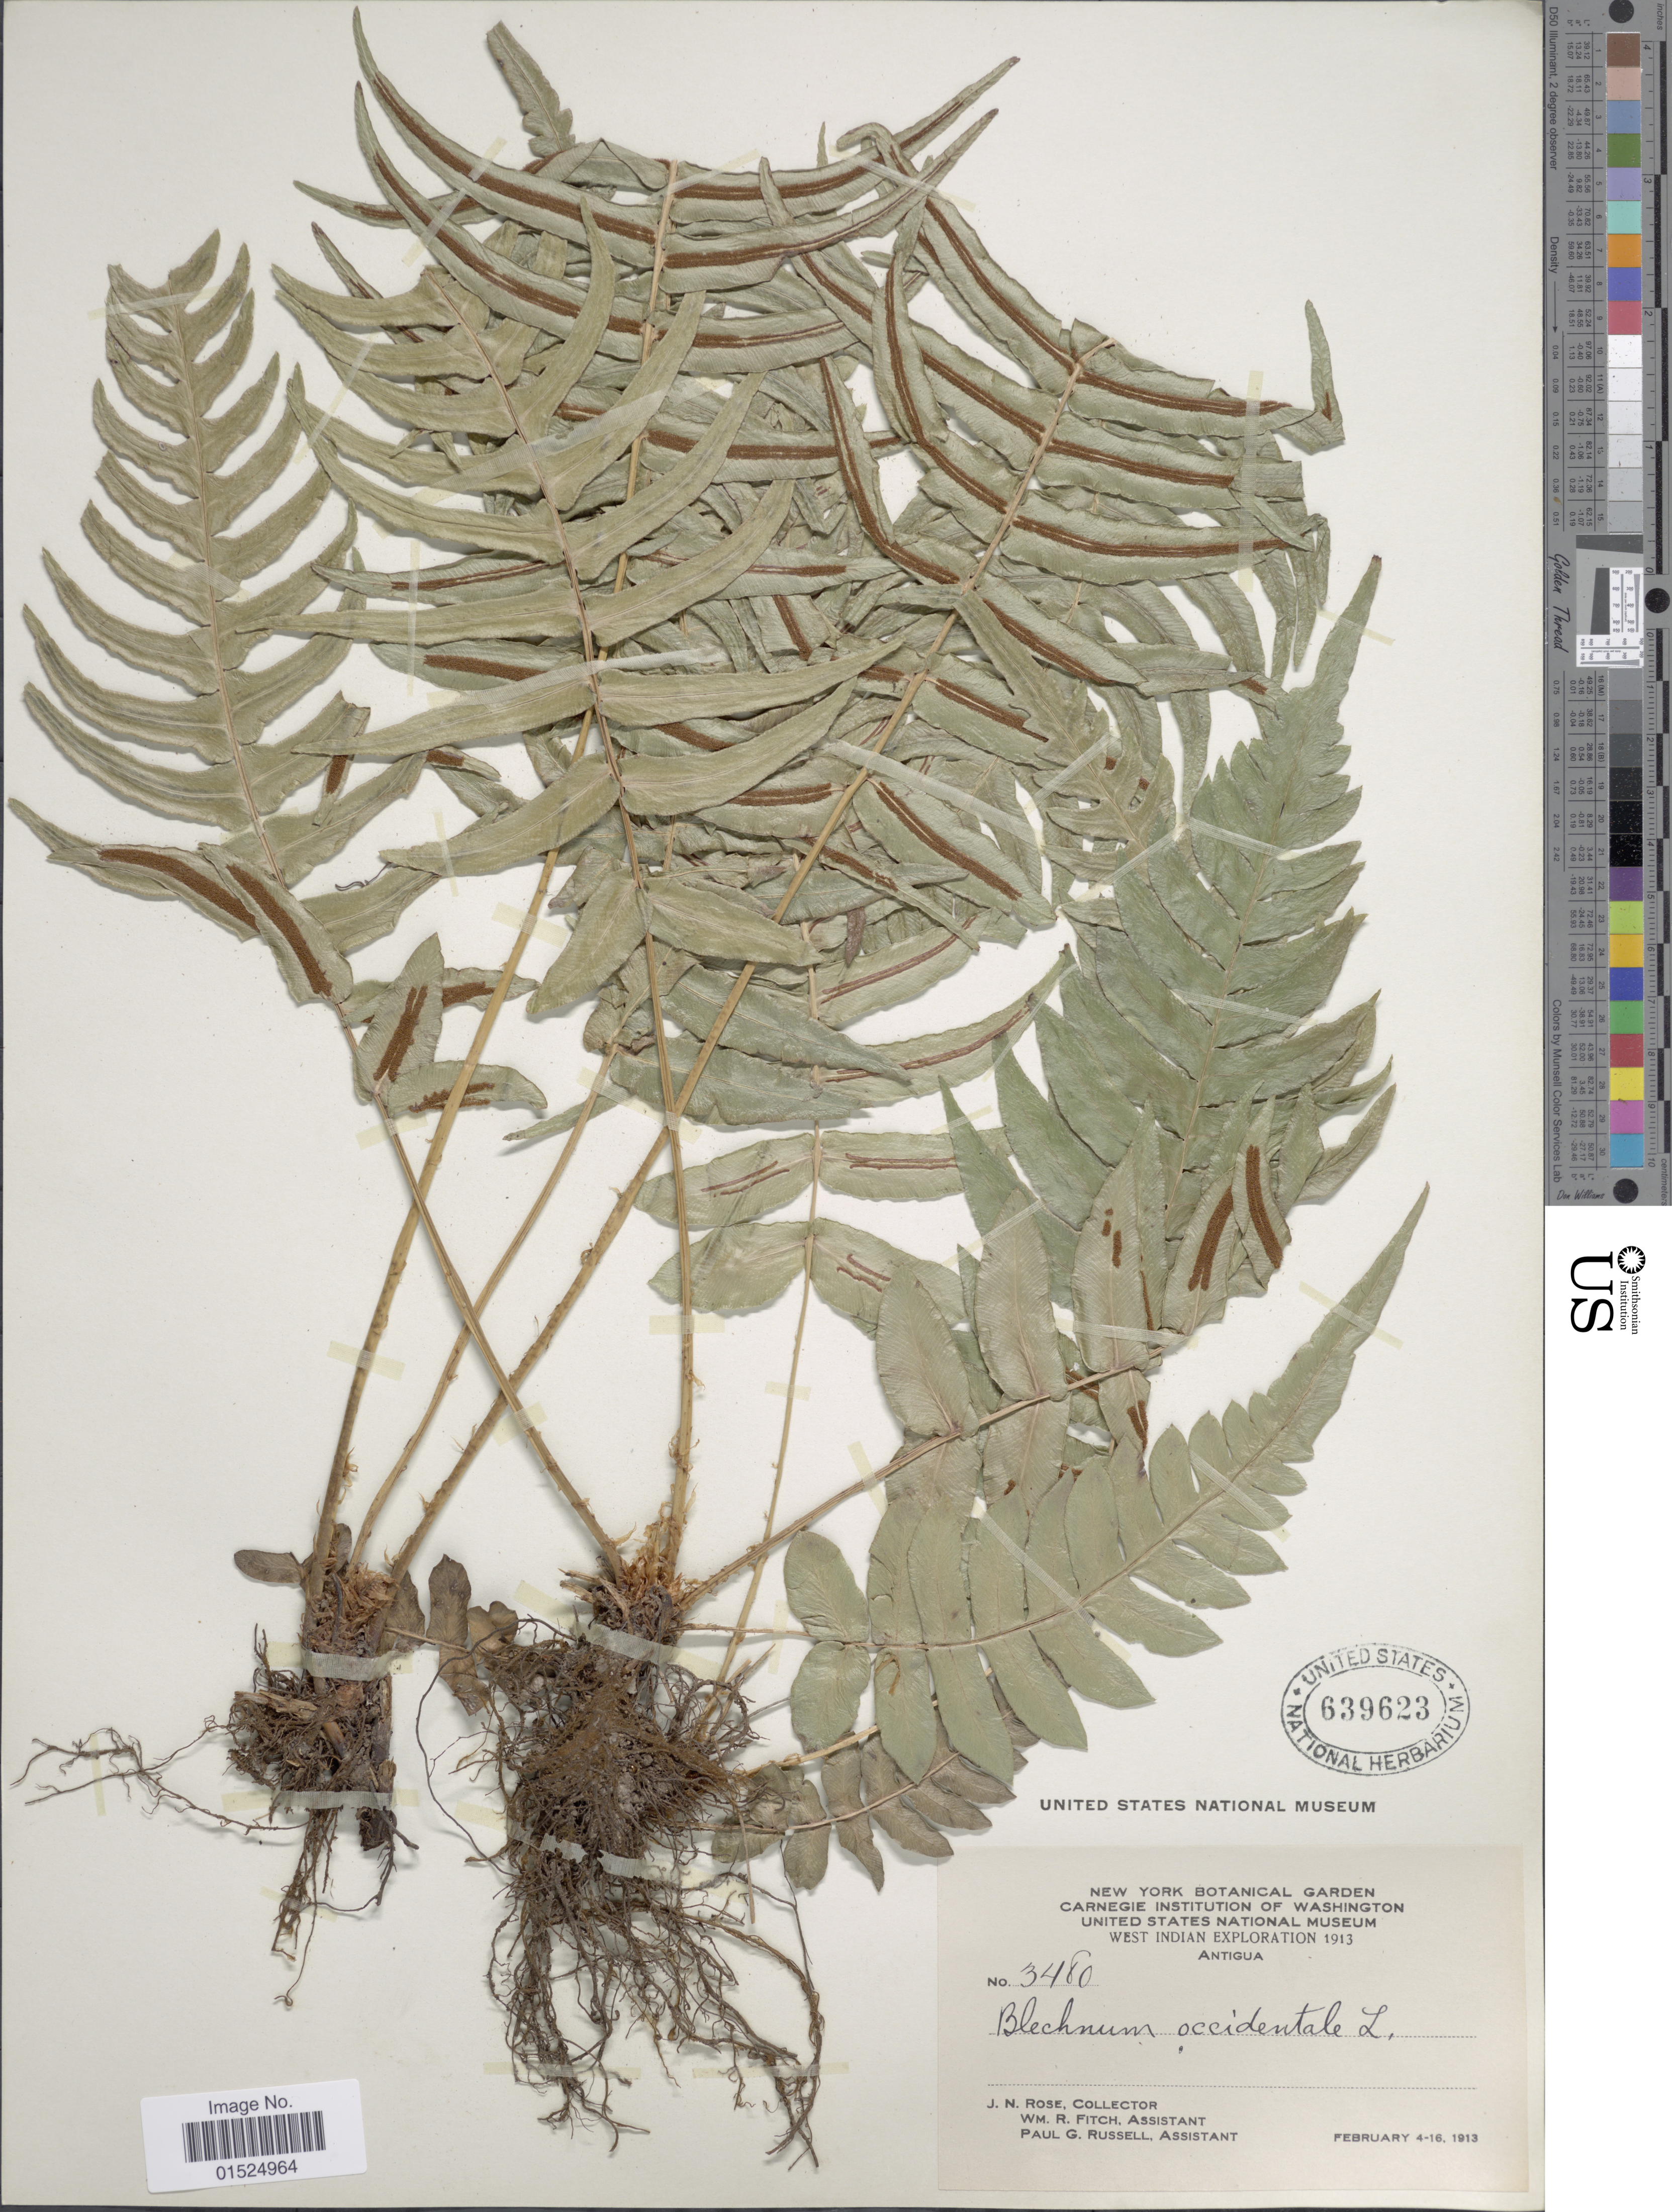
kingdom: Plantae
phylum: Tracheophyta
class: Polypodiopsida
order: Polypodiales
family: Blechnaceae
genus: Blechnum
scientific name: Blechnum occidentale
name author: L.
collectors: J. N. Rose, W. R. Fitch & P. G. Russell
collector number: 3480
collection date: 1913-02-04/1913-02-16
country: Antigua and Barbuda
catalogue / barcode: US 639623